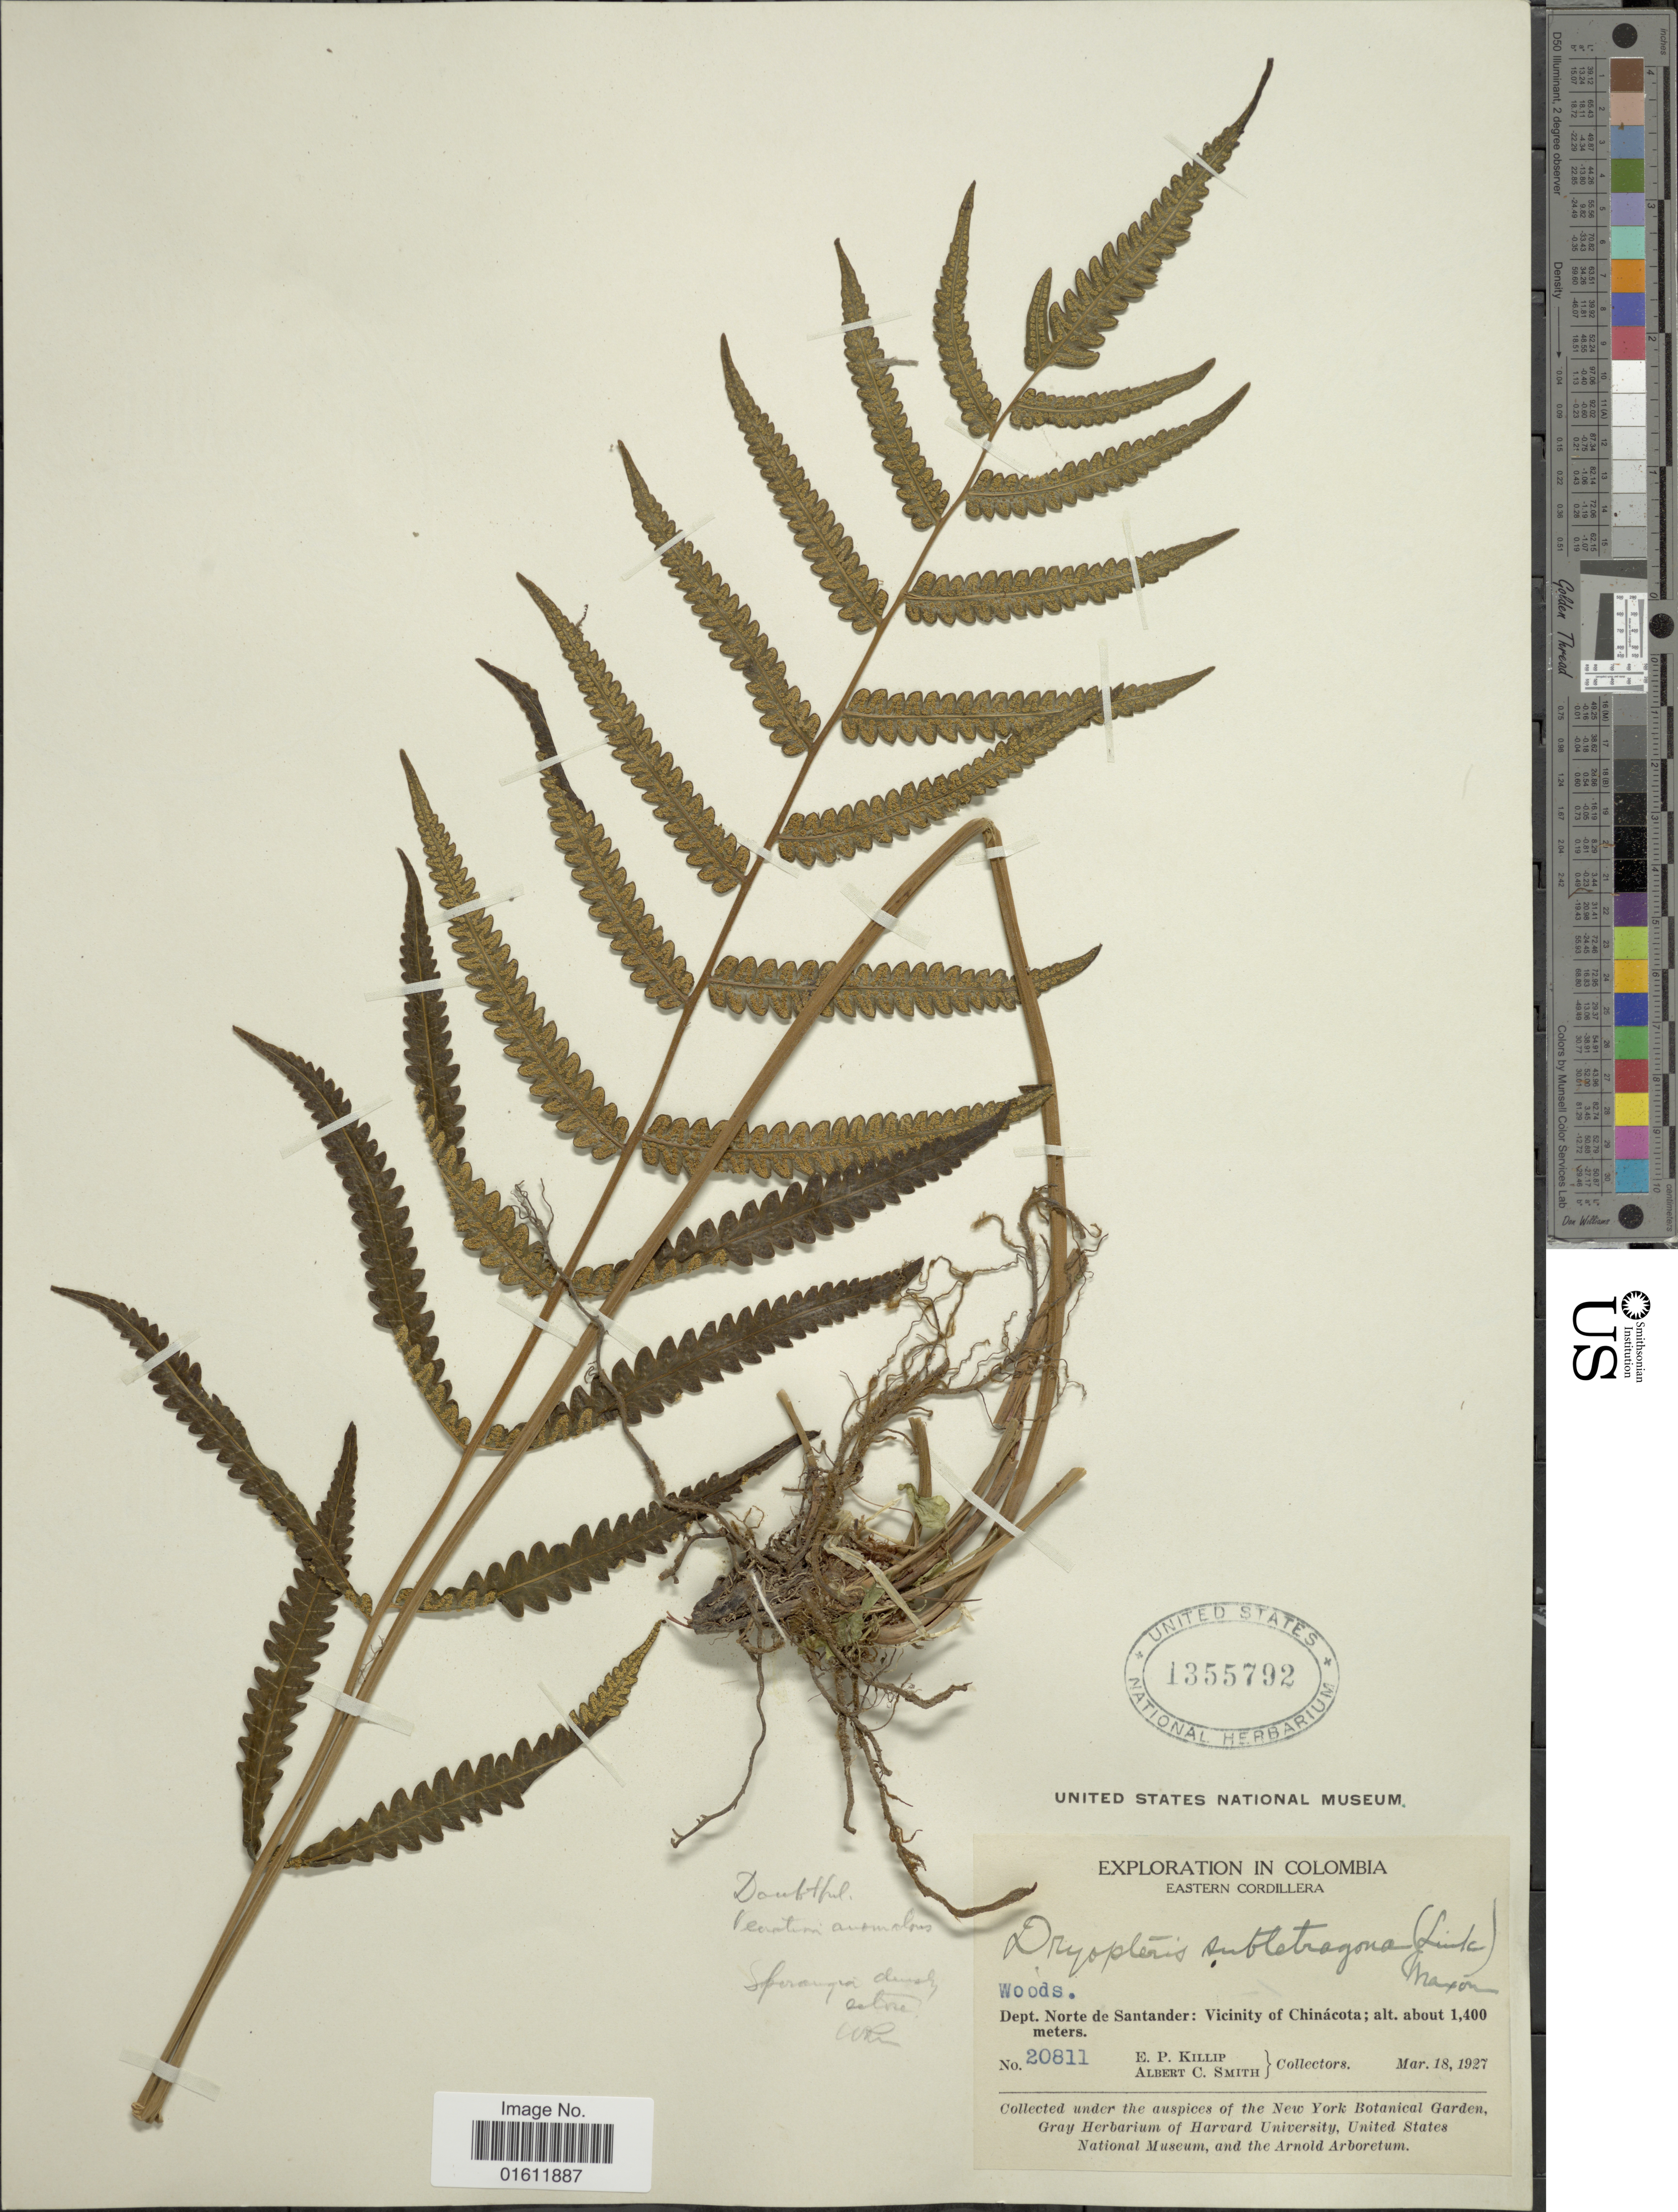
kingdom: Plantae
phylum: Tracheophyta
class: Polypodiopsida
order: Polypodiales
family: Thelypteridaceae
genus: Goniopteris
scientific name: Goniopteris tetragona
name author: (C. Presl) Sw.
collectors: E. P. Killip & A. C. Smith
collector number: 20811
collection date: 1927-03-18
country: Colombia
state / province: Norte de Santander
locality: Vicinity of Chinácota, Eastern cordillera.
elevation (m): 1400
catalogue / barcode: US 1355792